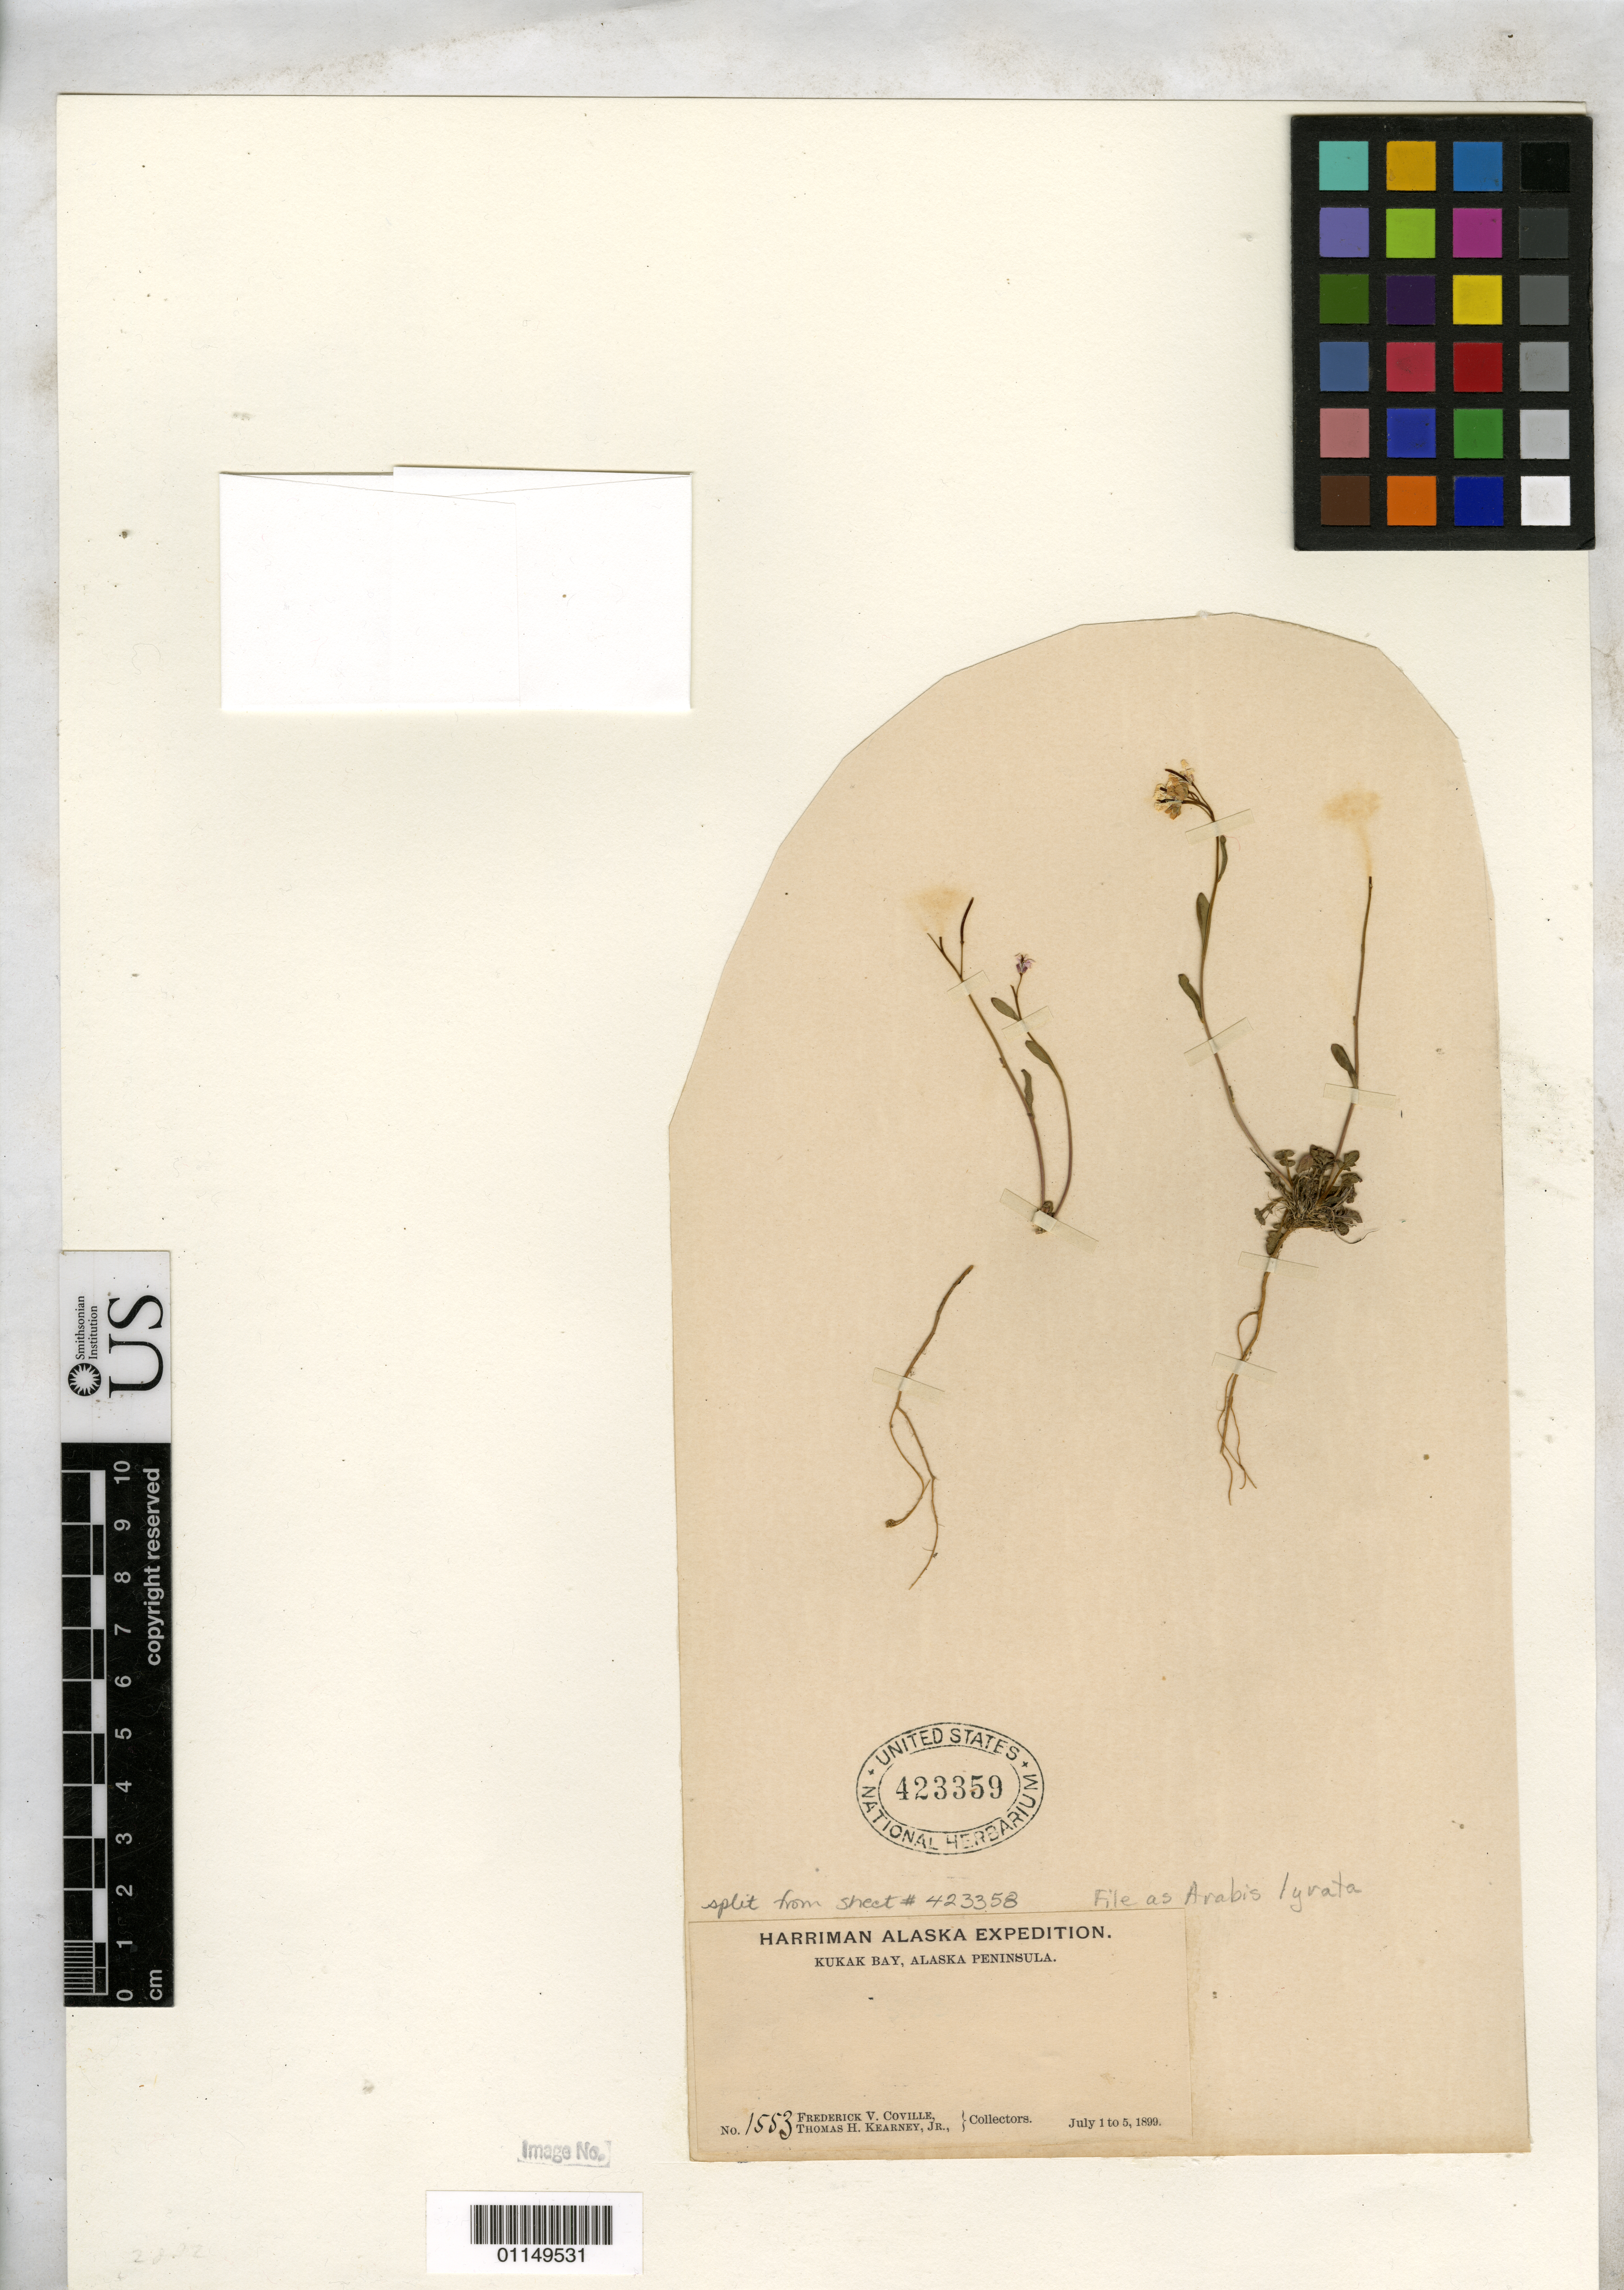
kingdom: Plantae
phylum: Tracheophyta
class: Magnoliopsida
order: Brassicales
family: Brassicaceae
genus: Arabis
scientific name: Arabis lyrata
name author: L.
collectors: F. V. Coville & T. H. Kearney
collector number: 1553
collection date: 1899-07-01/1899-07-05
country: United States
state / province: Alaska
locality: Kukak Bay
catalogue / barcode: US 423359